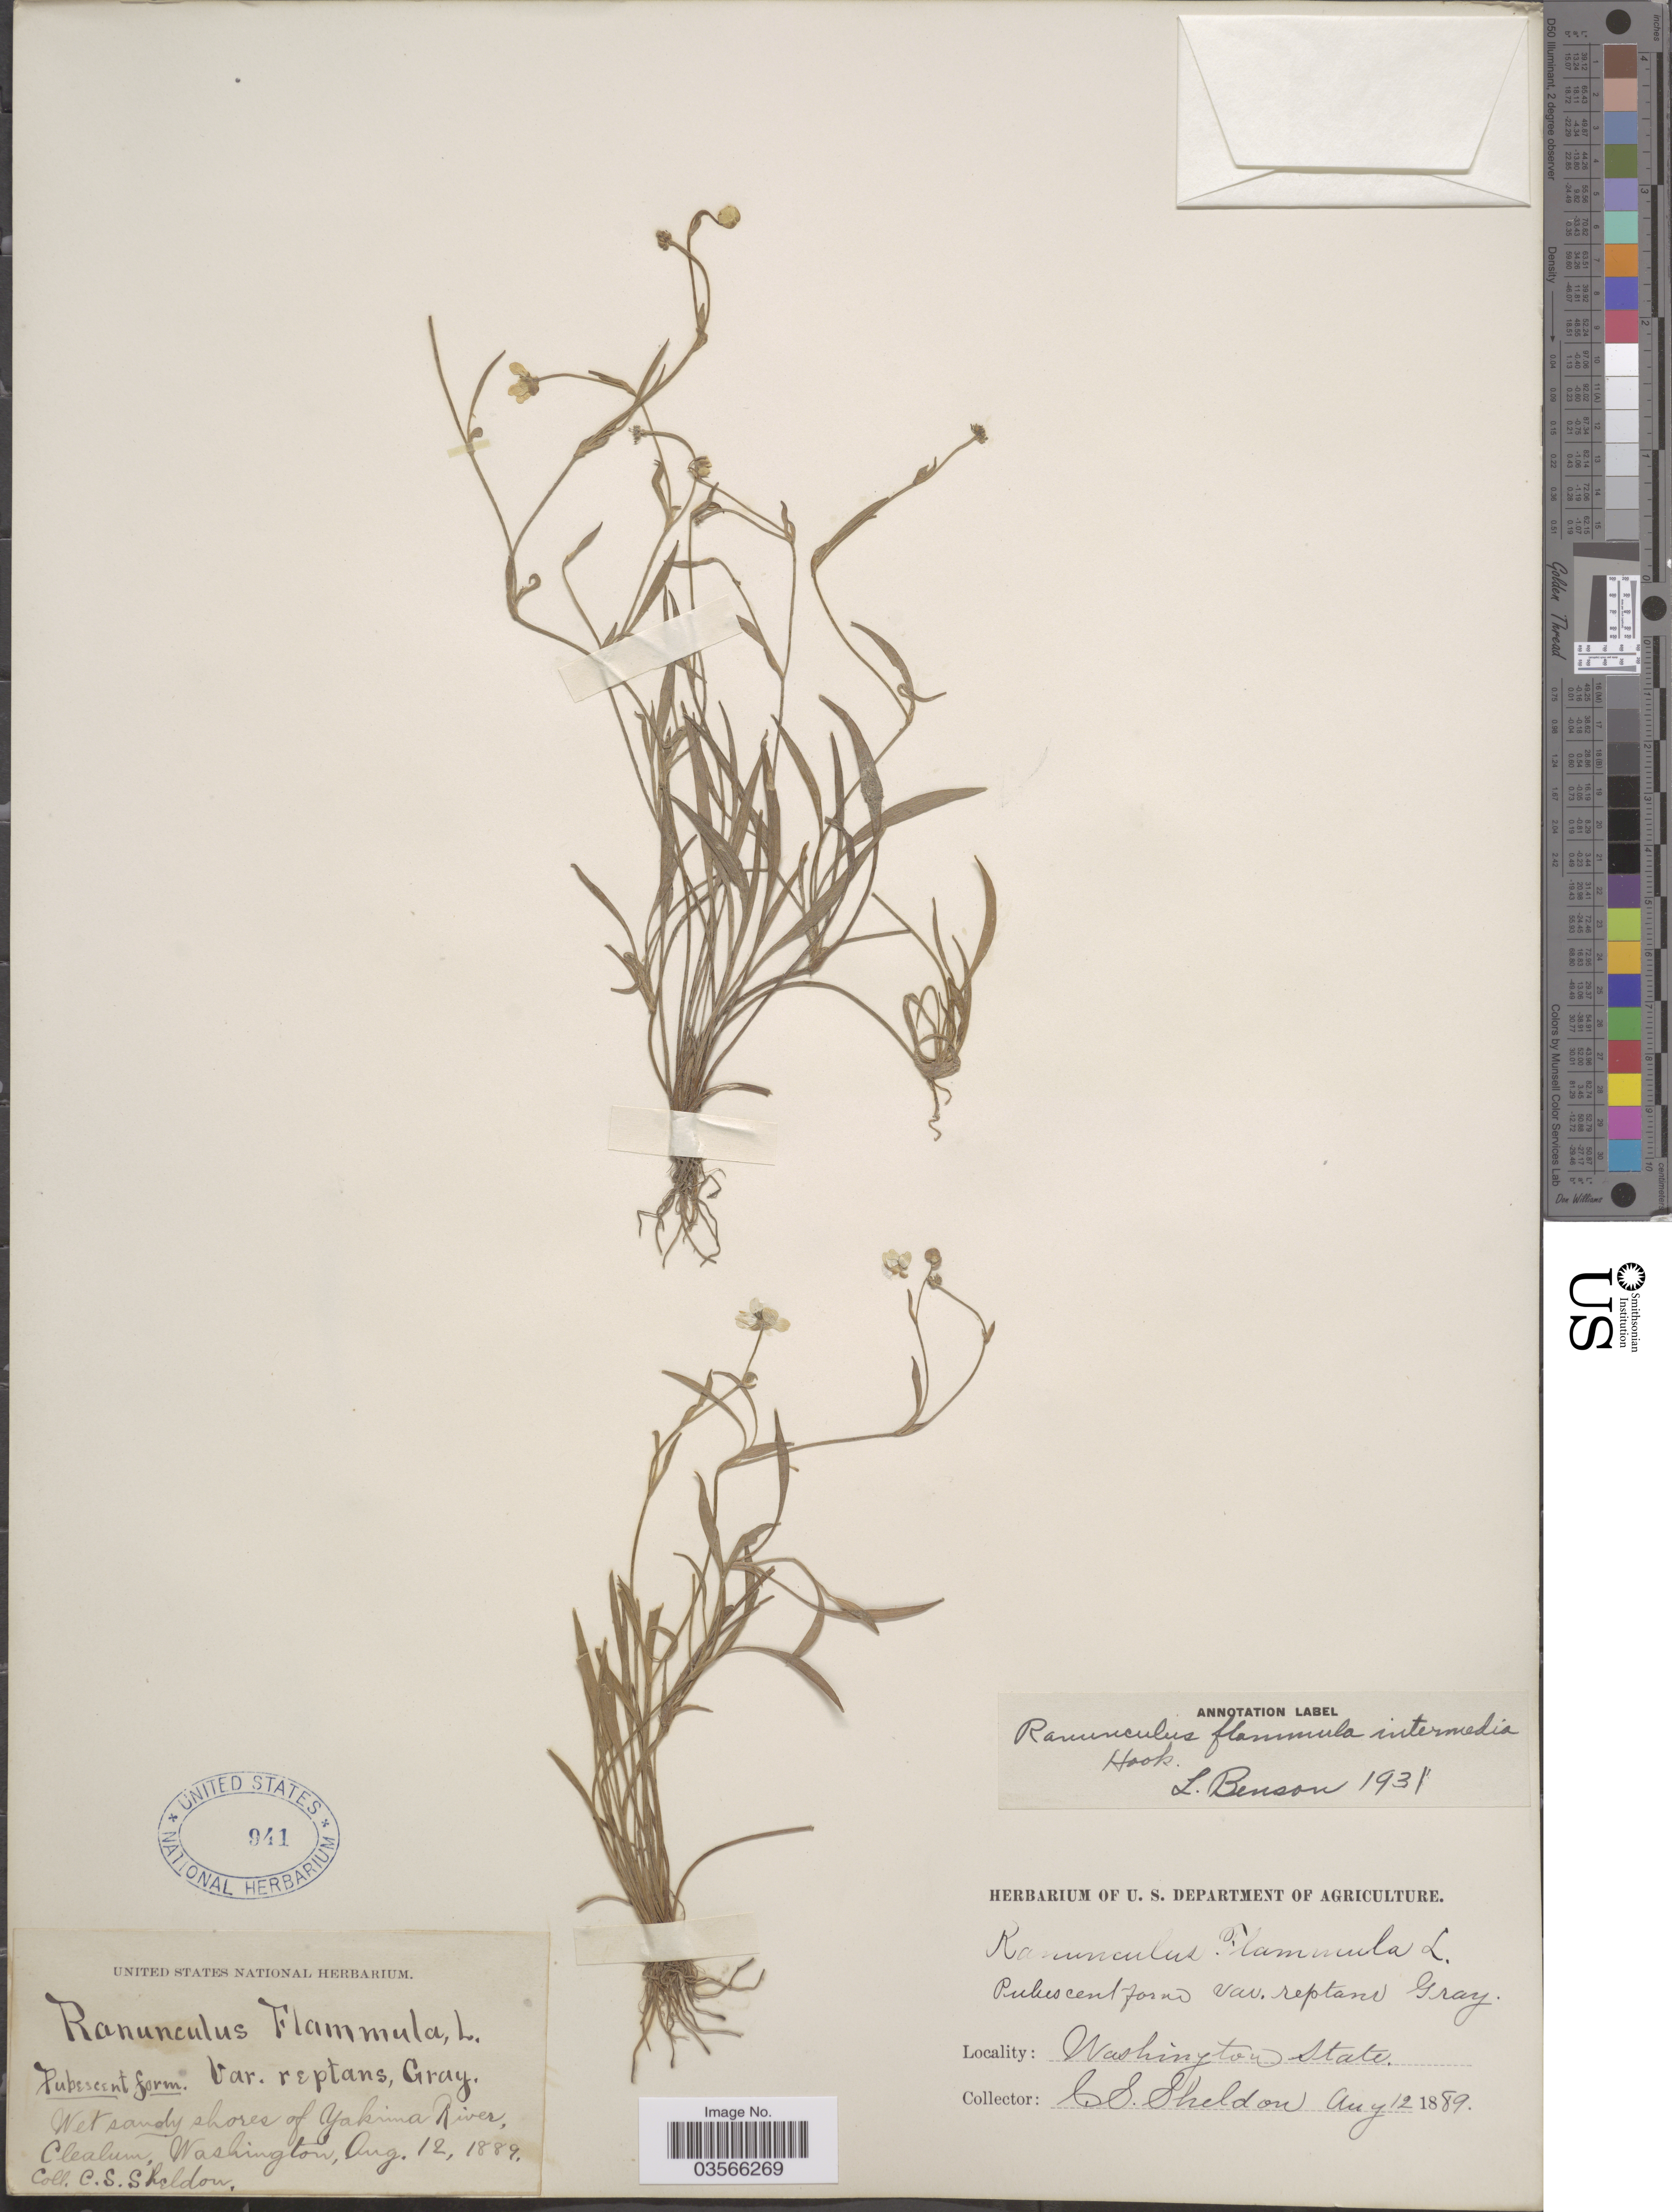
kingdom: Plantae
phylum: Tracheophyta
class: Magnoliopsida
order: Ranunculales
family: Ranunculaceae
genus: Ranunculus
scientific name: Ranunculus flammula var. ovalis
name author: (J.M. Bigelow) L.D. Benson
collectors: C. S. Sheldon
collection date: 1889-08-12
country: United States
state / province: Washington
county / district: Yakima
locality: Shores of Yakima River, Clealum.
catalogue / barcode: US 941